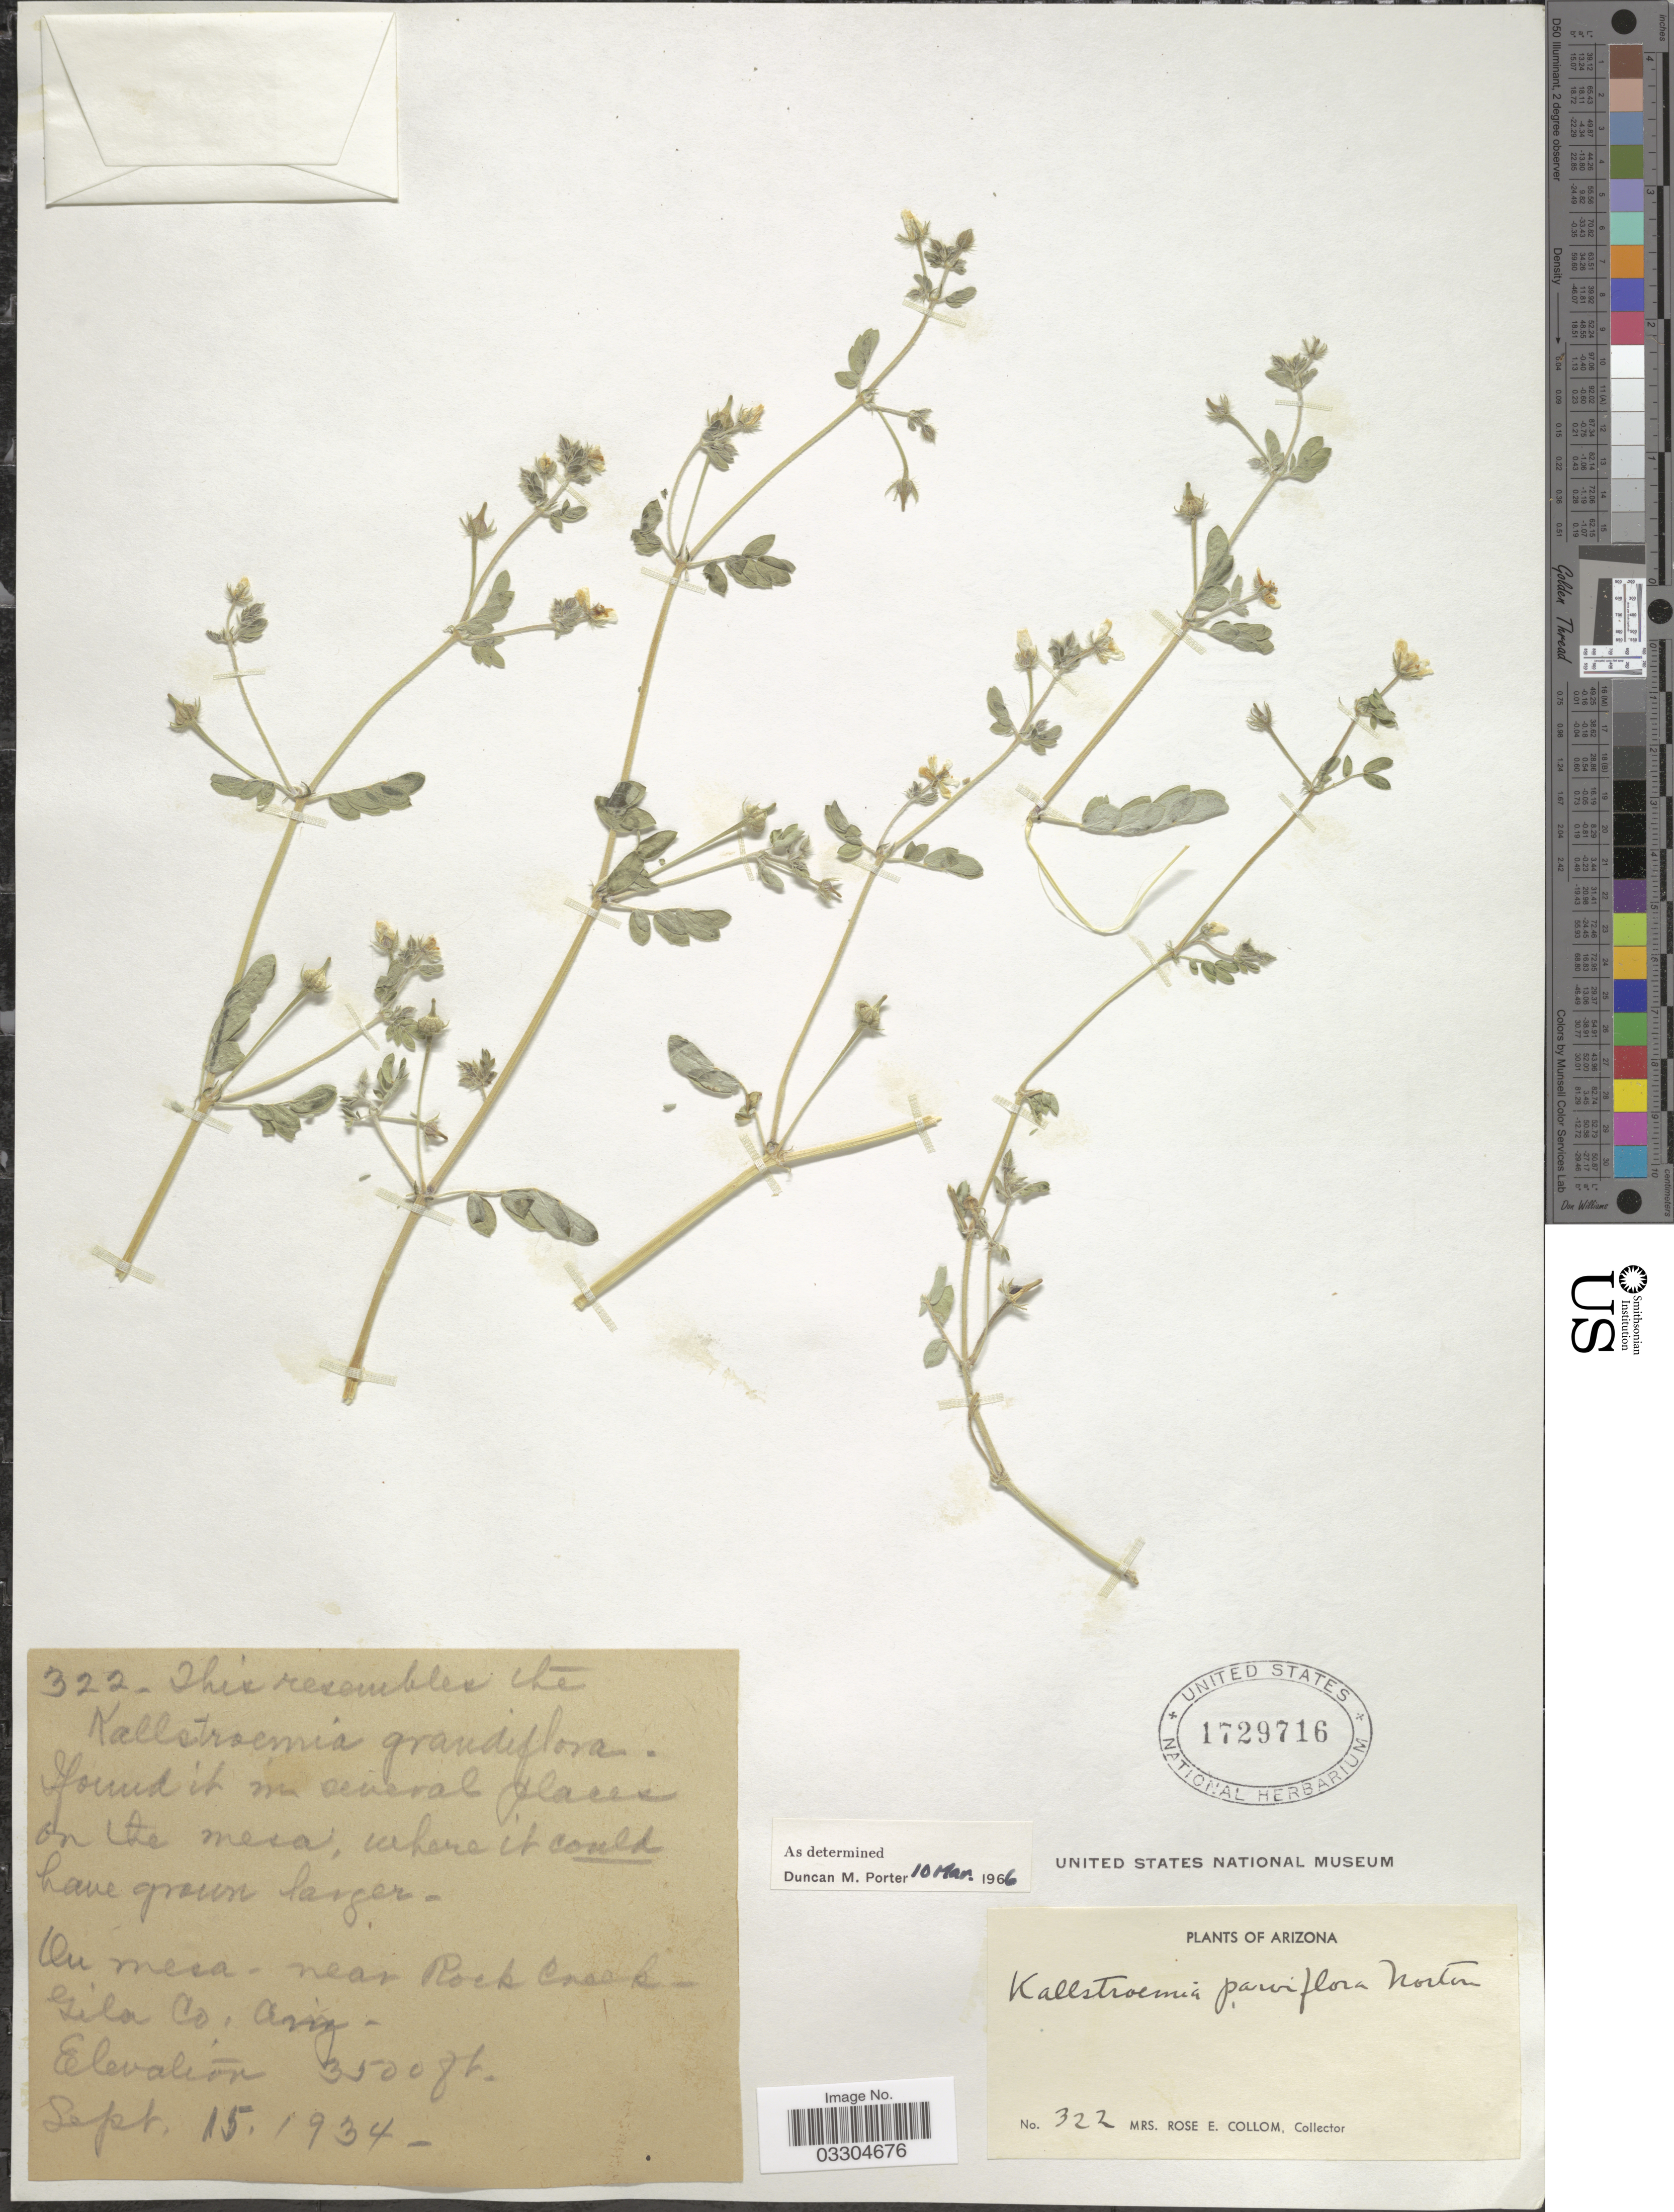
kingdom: Plantae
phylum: Tracheophyta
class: Magnoliopsida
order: Zygophyllales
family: Zygophyllaceae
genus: Kallstroemia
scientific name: Kallstroemia parviflora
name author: Norton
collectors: R. E. Collom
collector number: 322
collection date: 1934-09-15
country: United States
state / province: Arizona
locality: Near Rock Creek - Gila Co.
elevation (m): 1067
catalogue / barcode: US 1729716